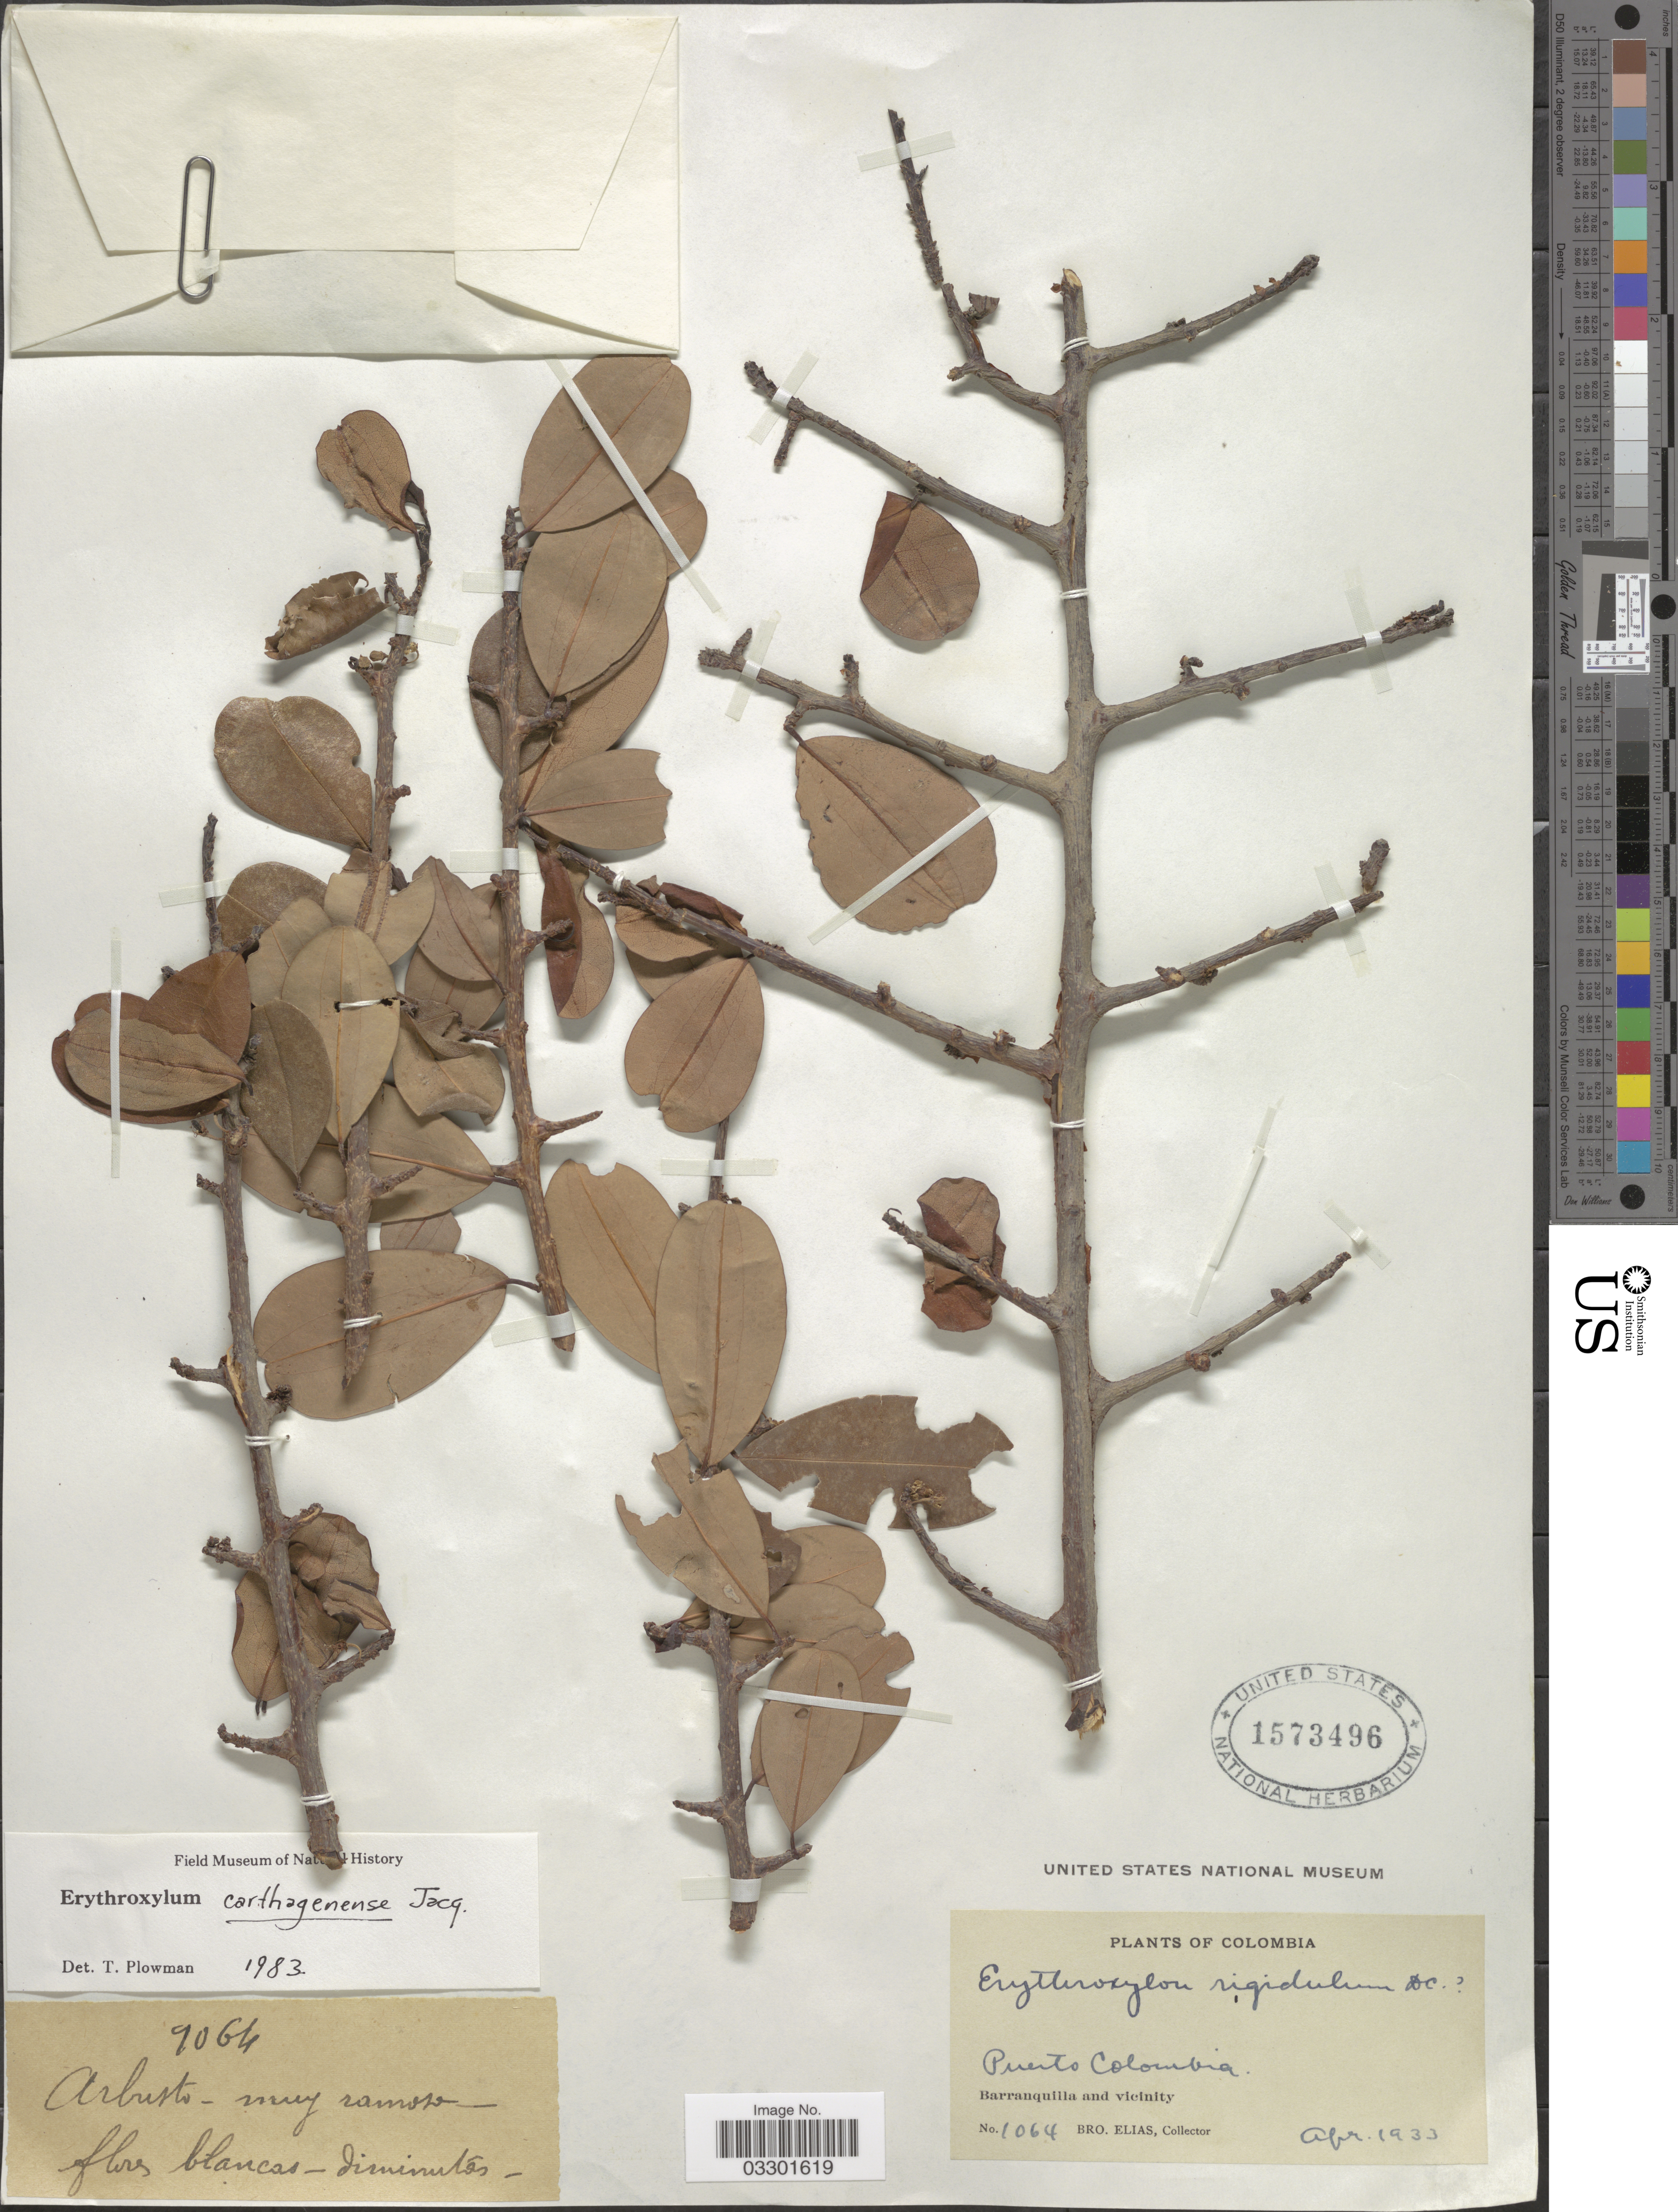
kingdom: Plantae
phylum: Tracheophyta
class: Magnoliopsida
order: Malpighiales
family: Erythroxylaceae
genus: Erythroxylum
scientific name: Erythroxylum carthagenense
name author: Jacq.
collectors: Bro. Elias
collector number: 1064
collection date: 1933-04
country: Colombia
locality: Puerto Colombia. Barranquilla and vicinity.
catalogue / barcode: US 1573496